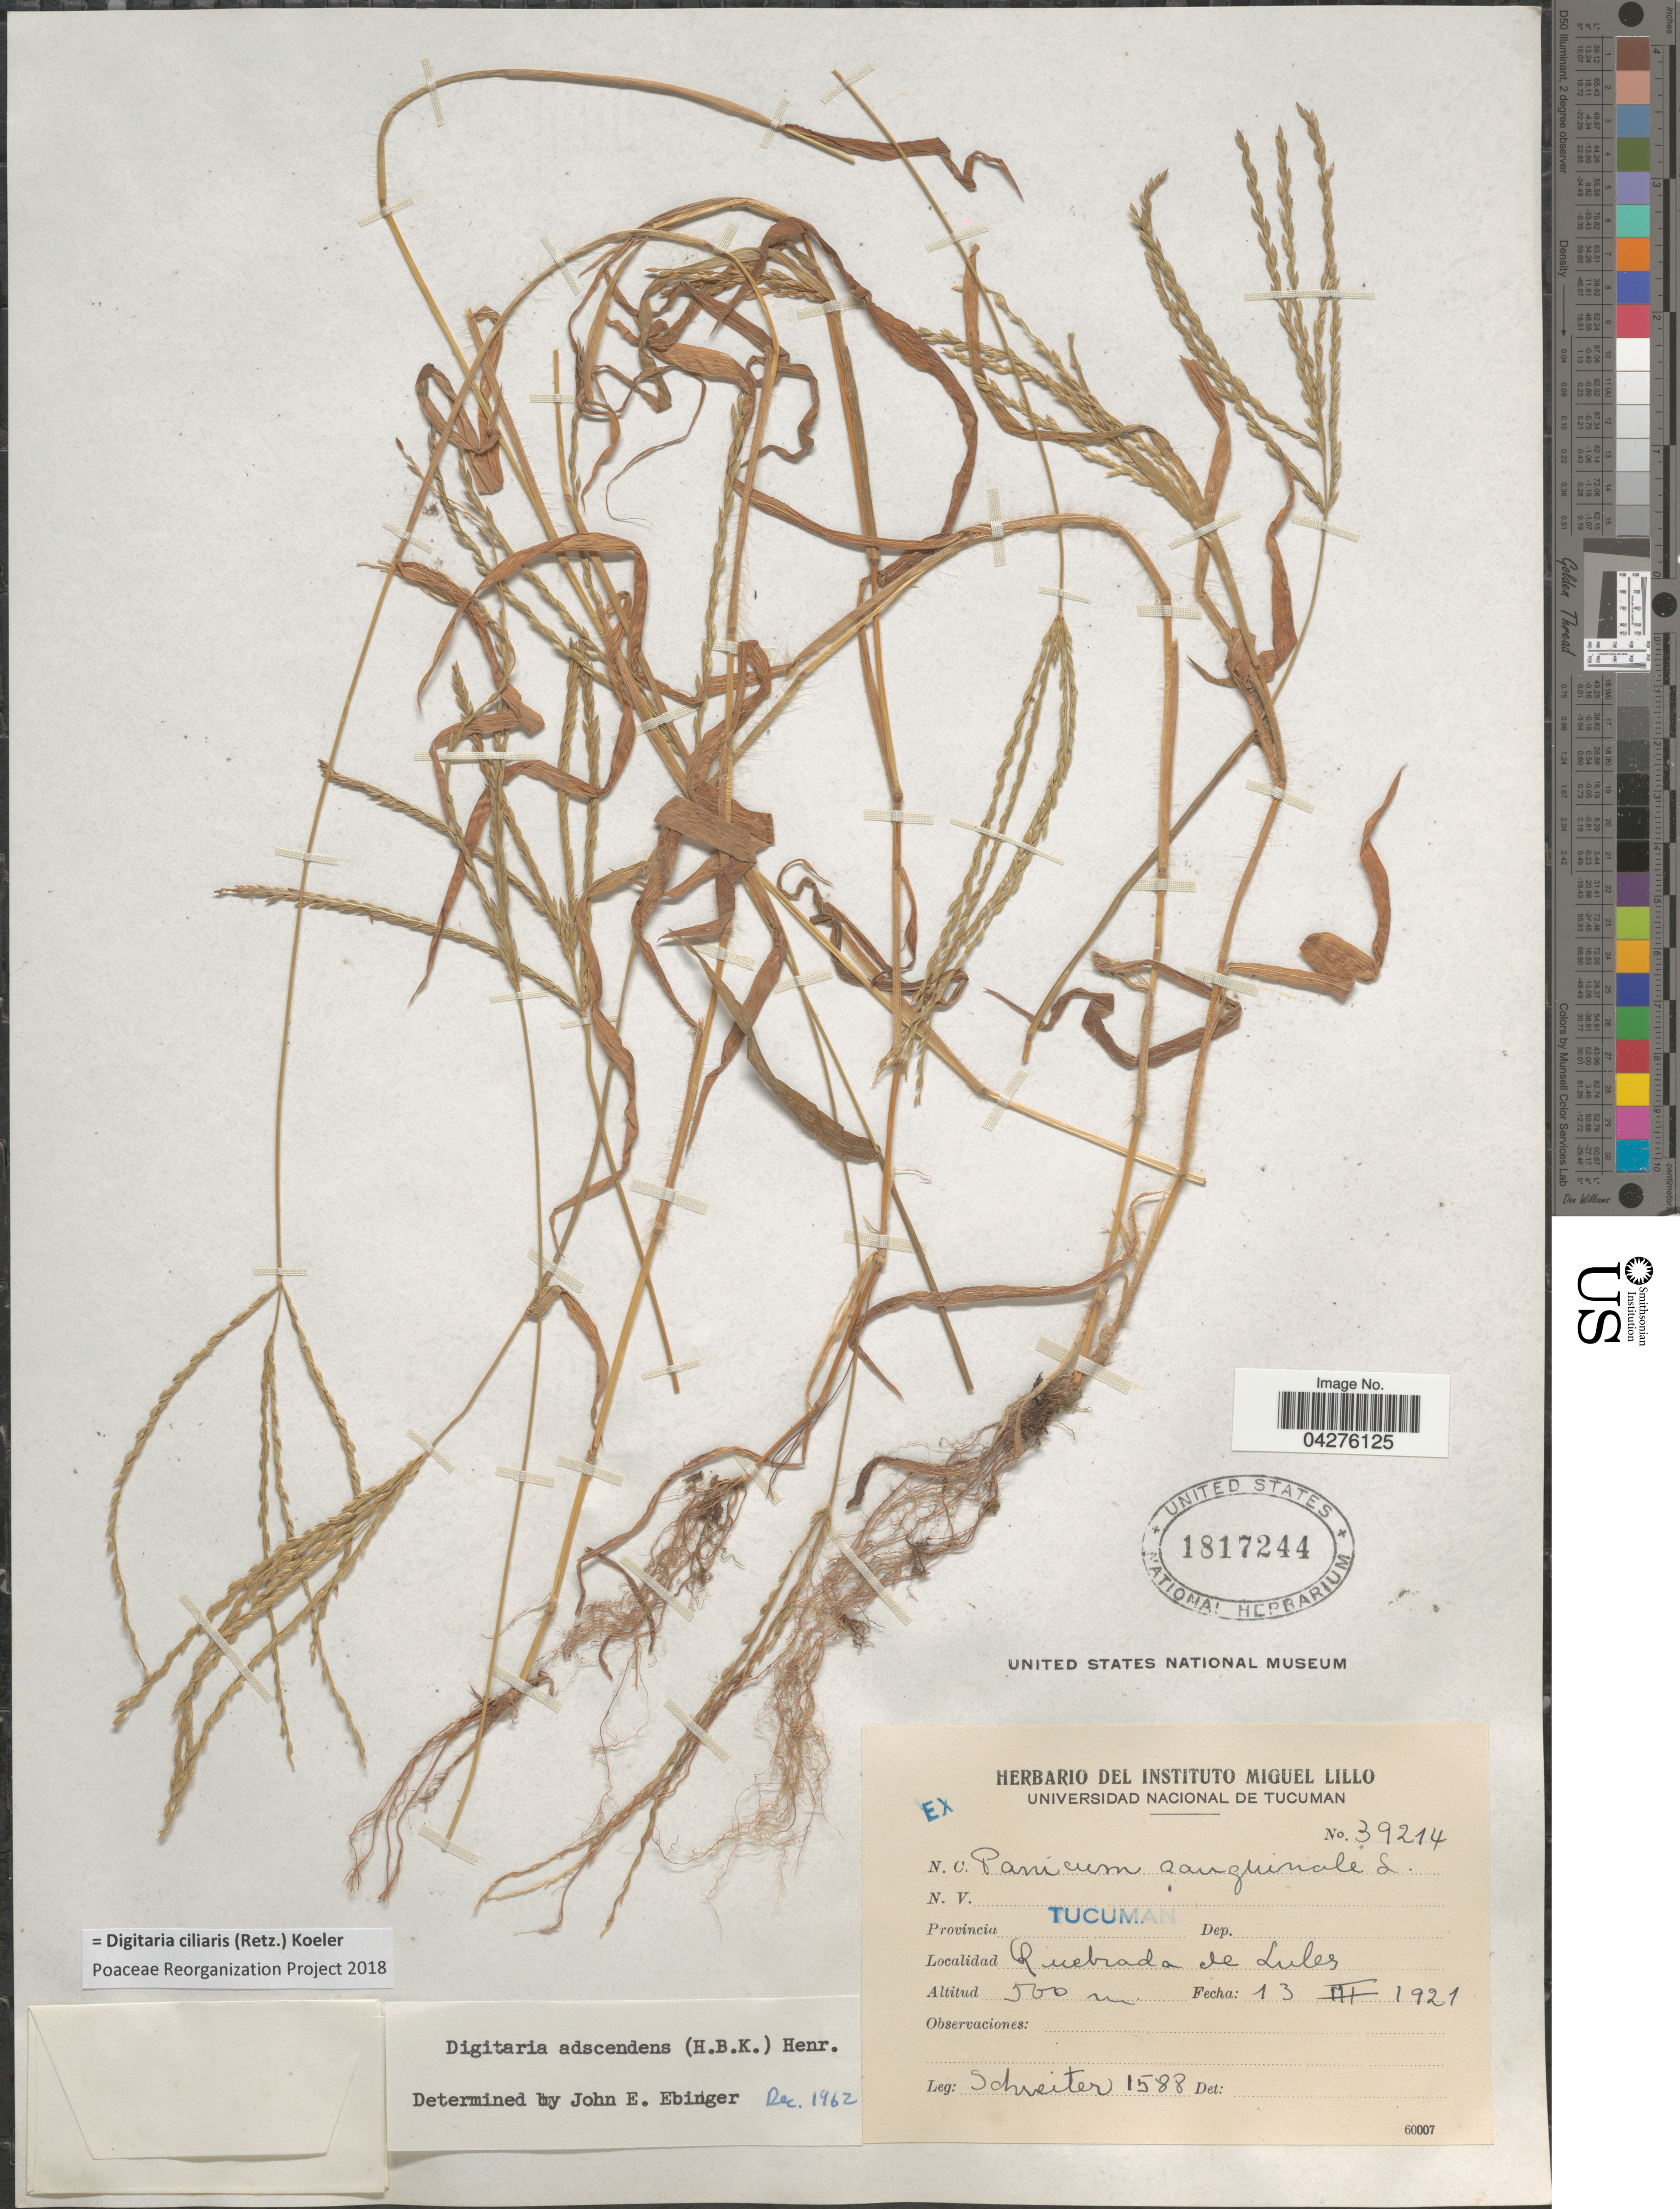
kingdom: Plantae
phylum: Tracheophyta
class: Liliopsida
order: Poales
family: Poaceae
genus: Digitaria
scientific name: Digitaria ciliaris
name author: (Retz.) Koeler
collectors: -. Schreiter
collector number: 1588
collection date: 1921-03-13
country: Argentina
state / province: Tucuman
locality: Quebrada de Lules.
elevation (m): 500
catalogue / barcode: US 1817244